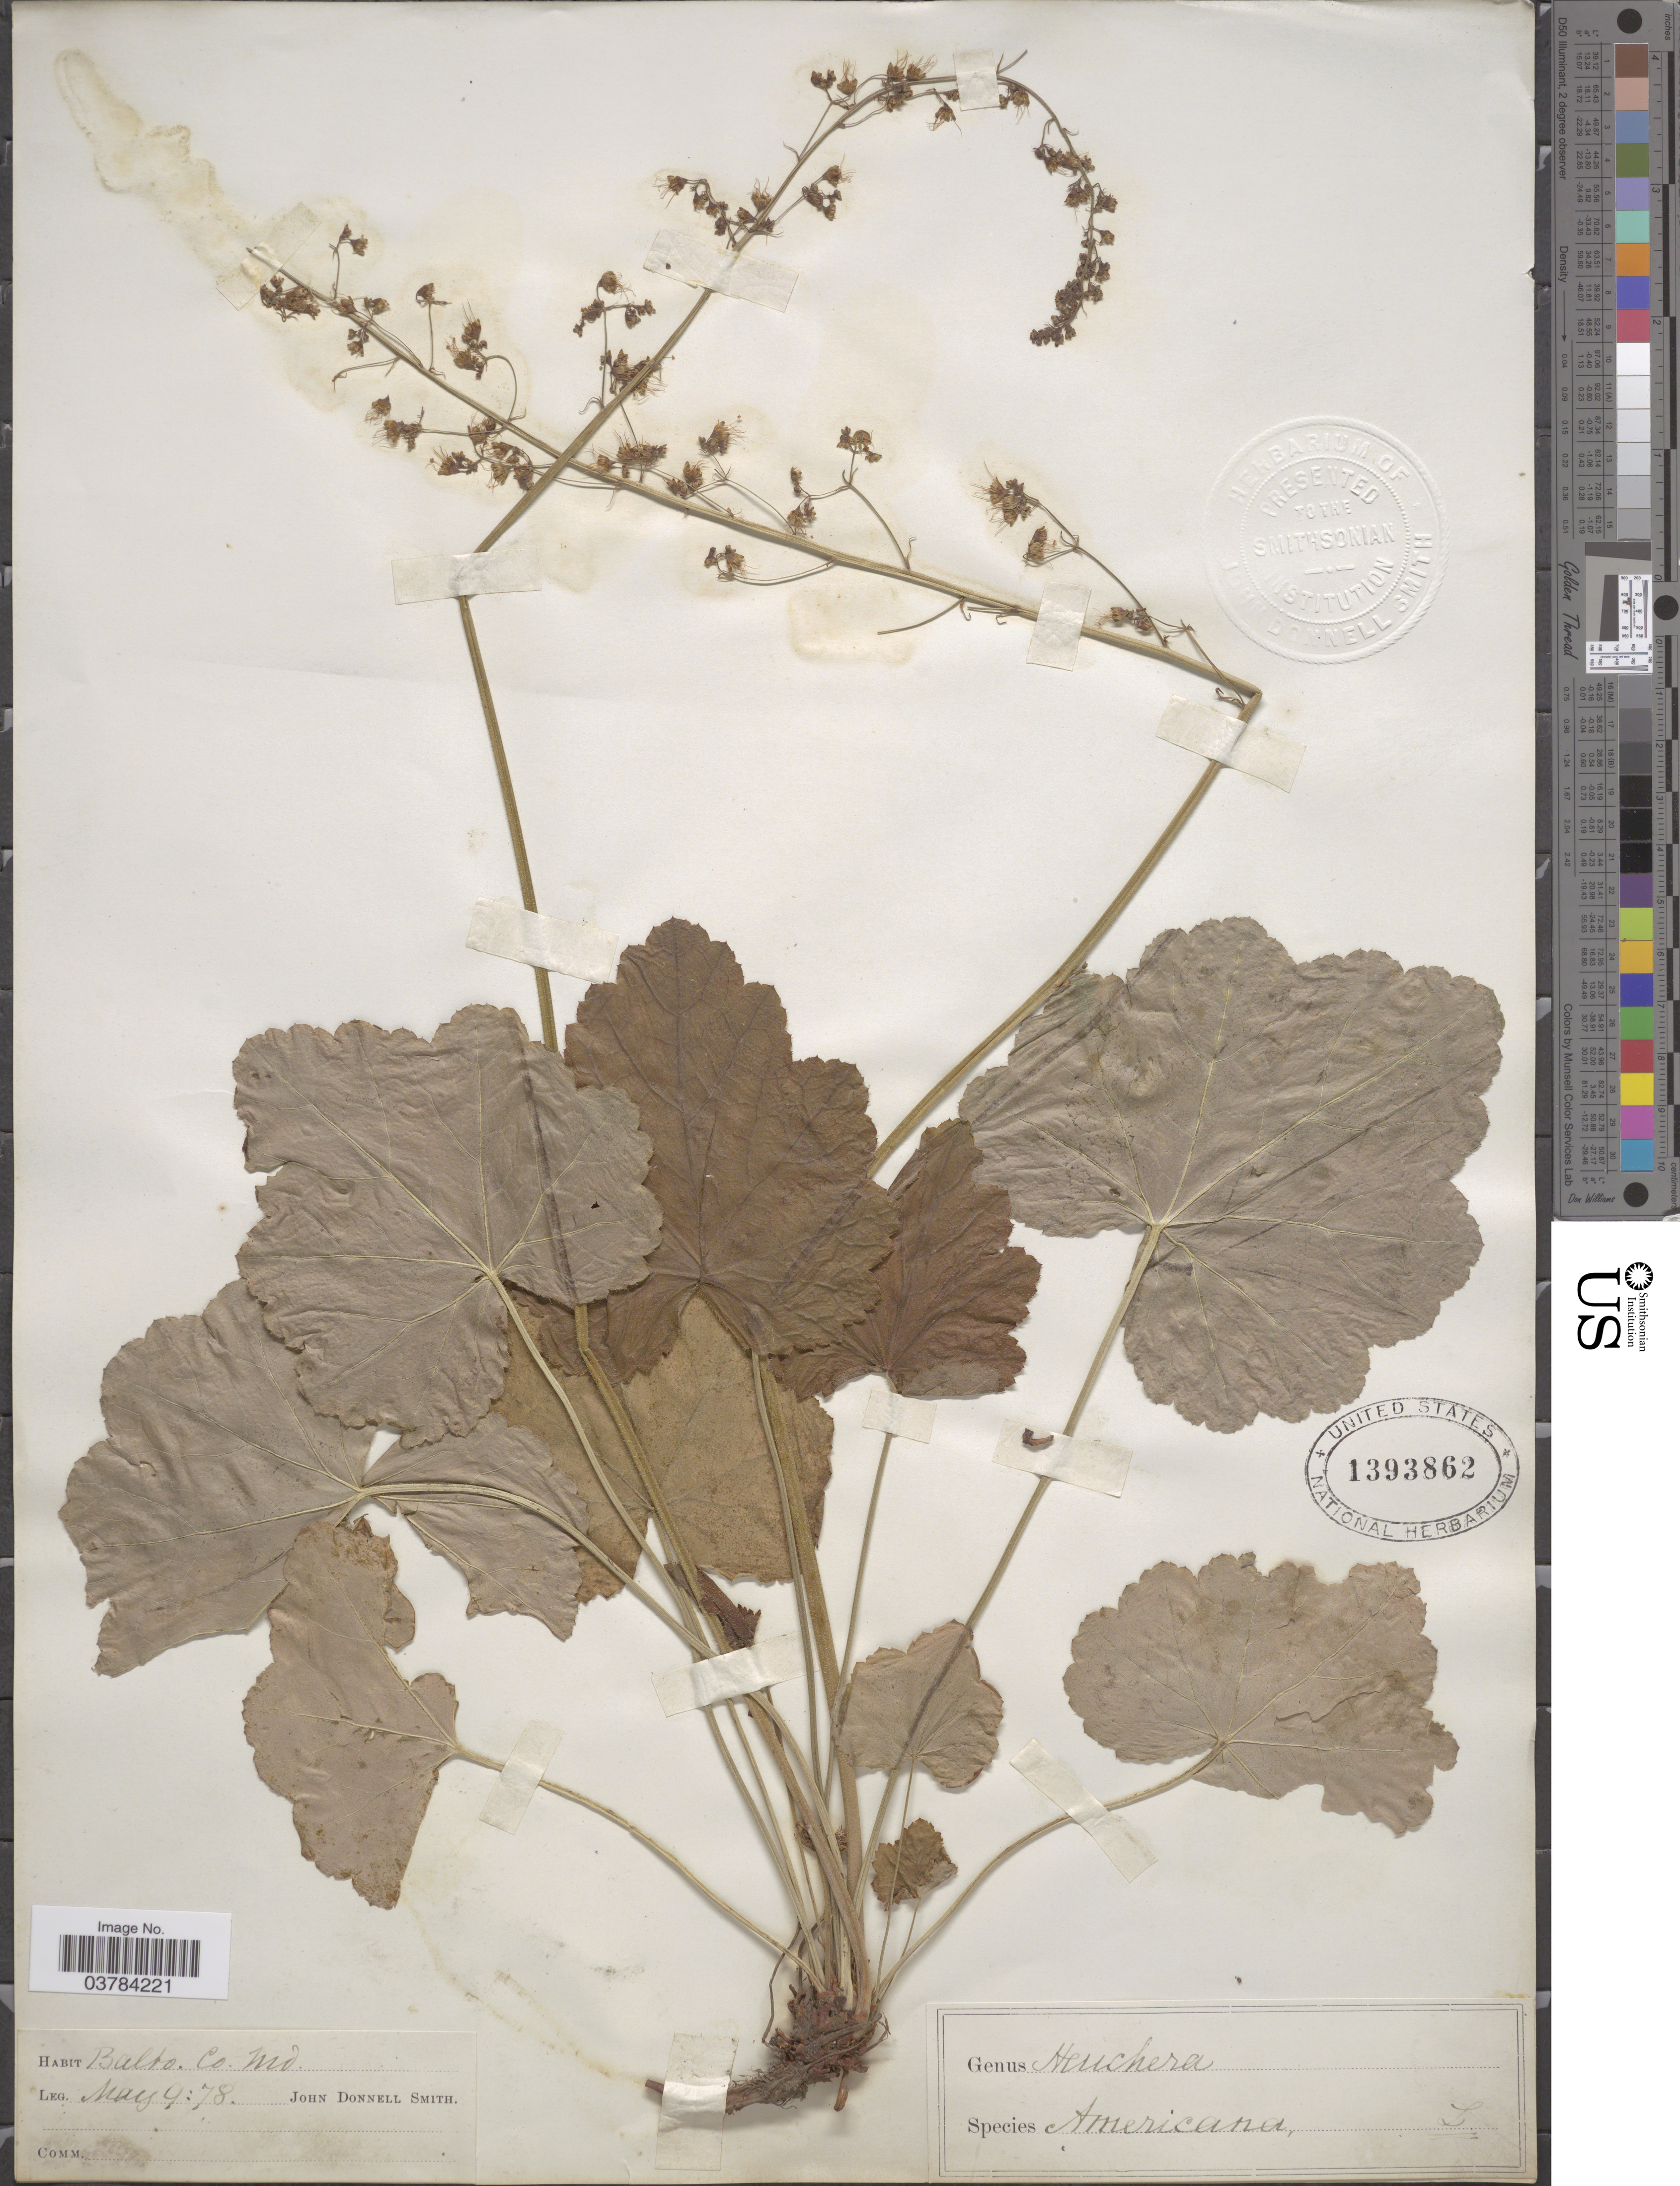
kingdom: Plantae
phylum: Tracheophyta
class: Magnoliopsida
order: Saxifragales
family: Saxifragaceae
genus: Heuchera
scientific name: Heuchera americana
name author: L.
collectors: J. Donnell Smith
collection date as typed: Transcribed d/m/y: 4/5/78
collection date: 1878-05-04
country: United States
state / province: Maryland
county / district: Baltimore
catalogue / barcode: US 1393862